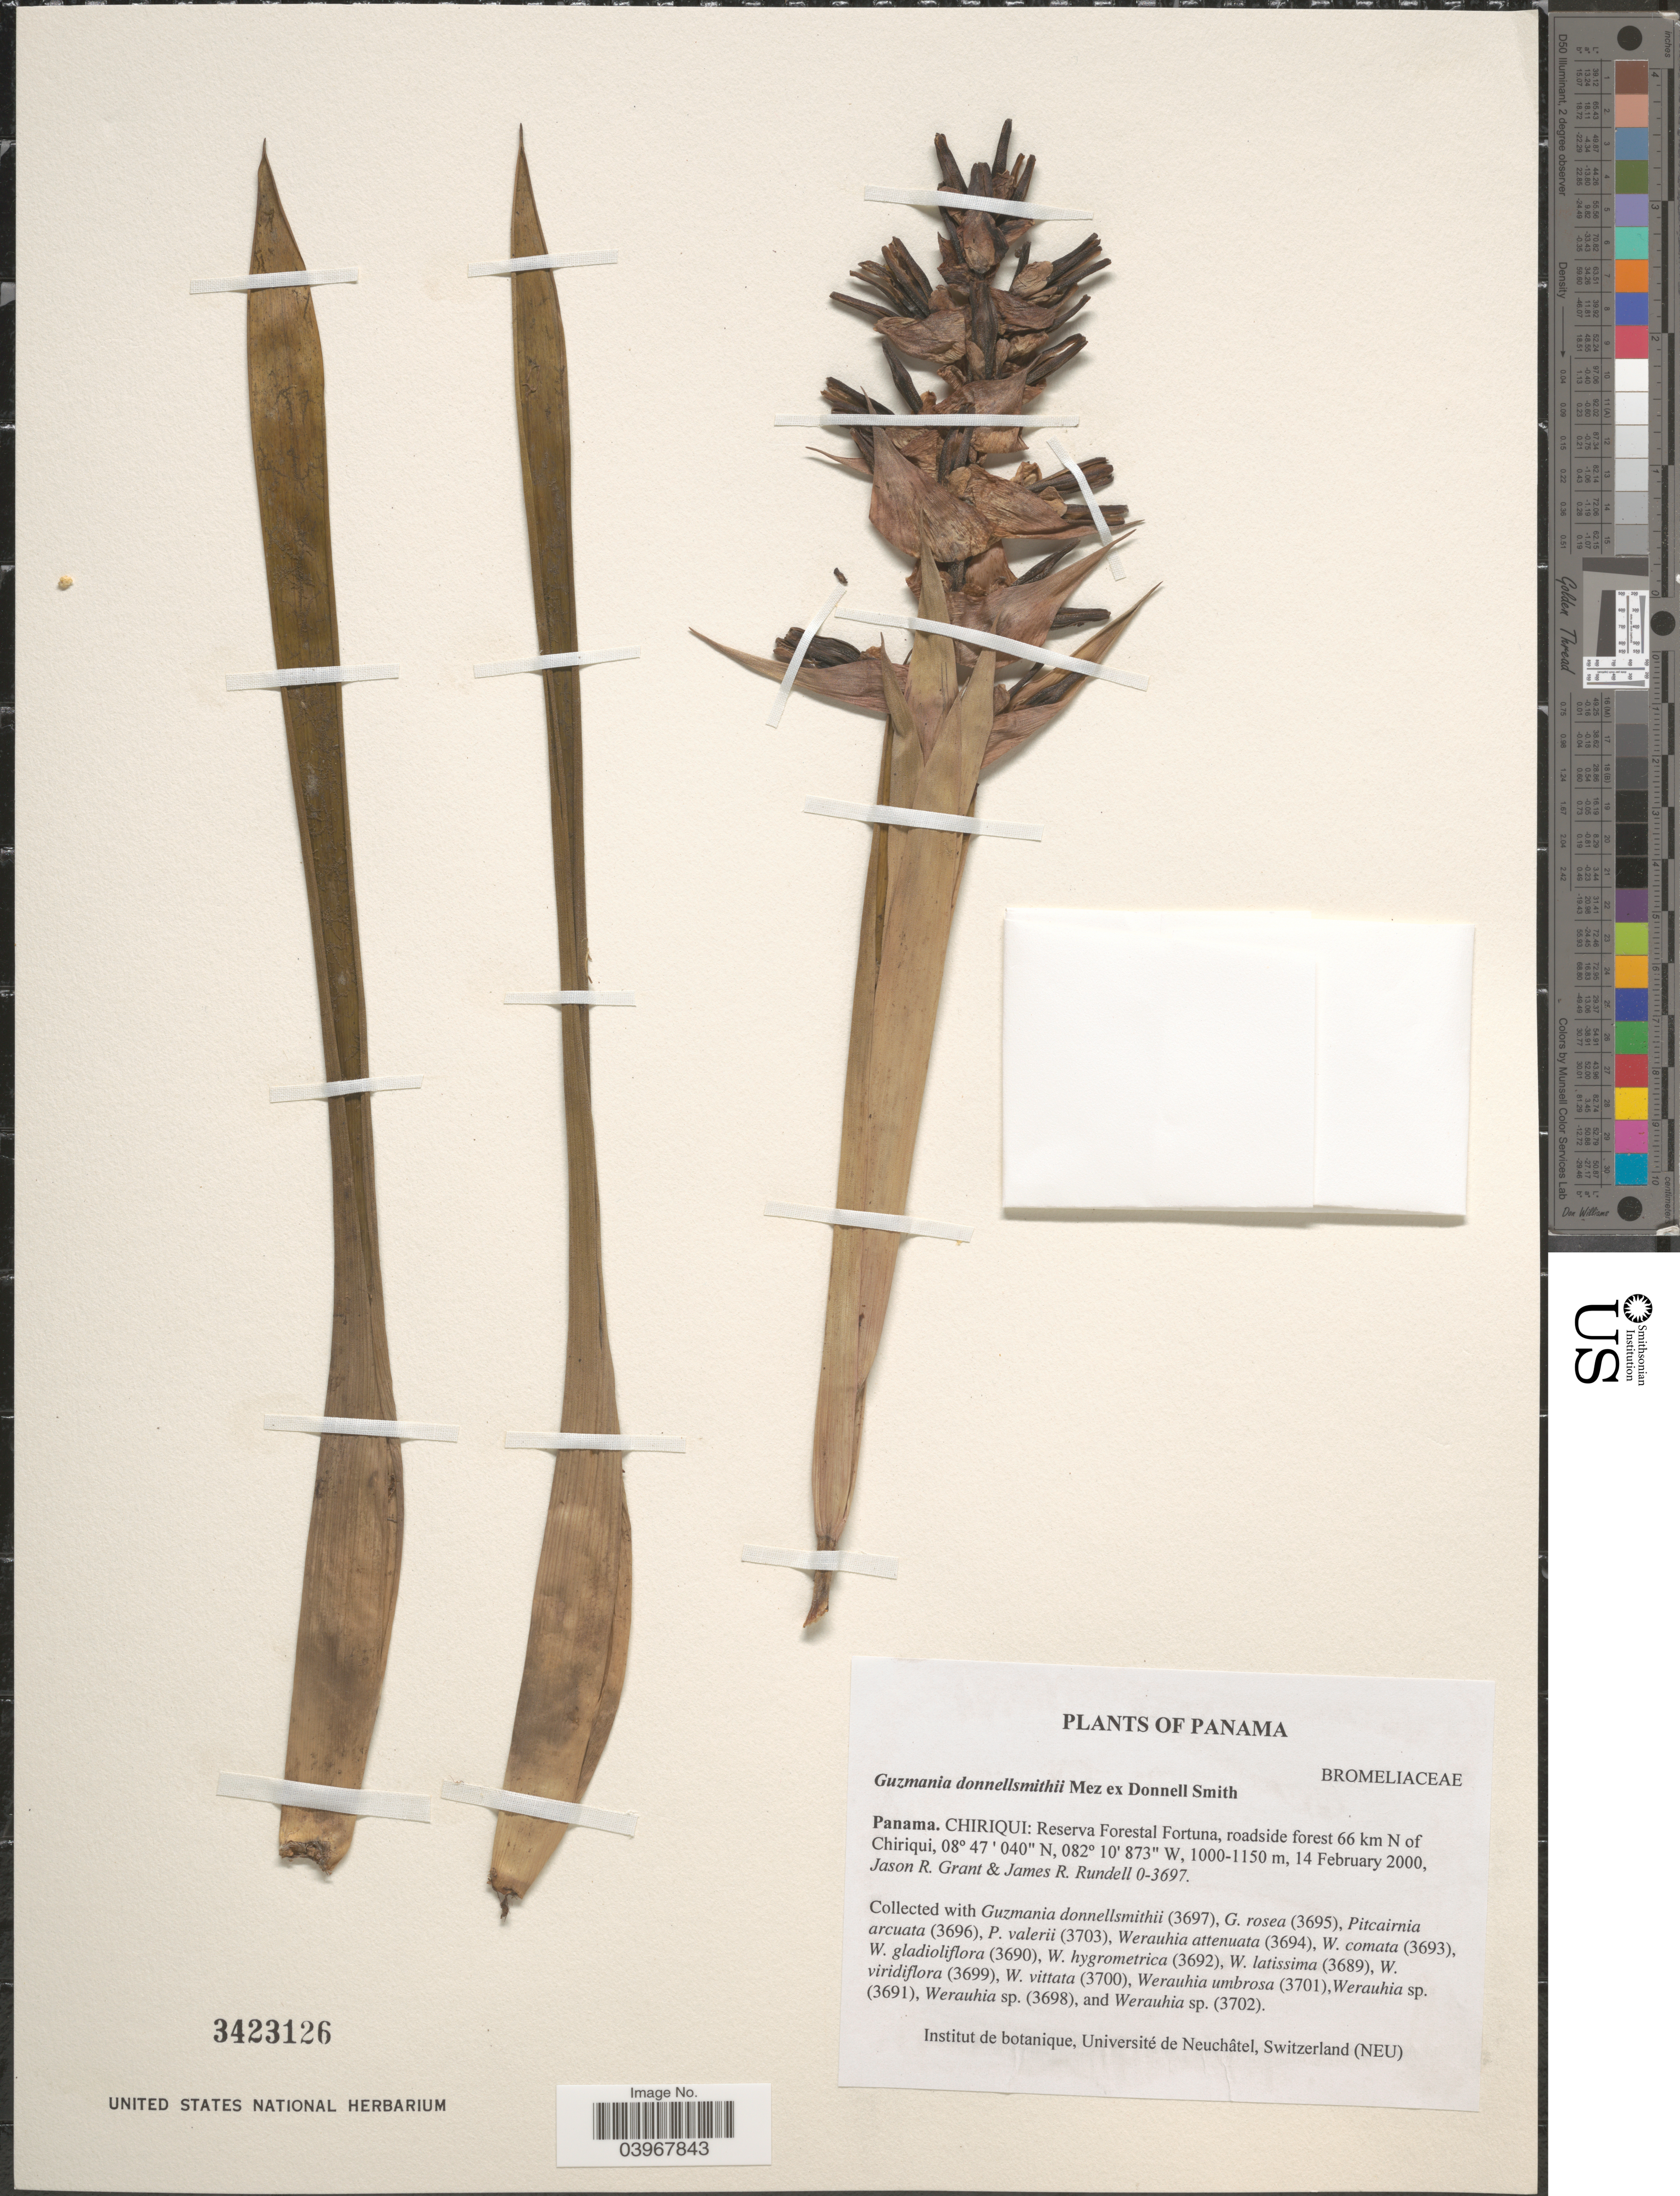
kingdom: Plantae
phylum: Tracheophyta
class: Liliopsida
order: Poales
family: Bromeliaceae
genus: Guzmania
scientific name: Guzmania donnellsmithii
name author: Mez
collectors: J. R. Grant & J. R. Rundell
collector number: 0-3697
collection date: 2000-02-14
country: Panama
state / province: Chiriqui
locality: Reserva Forestal Fortuna, roadside forest 66 km N of Chiriqui.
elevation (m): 1000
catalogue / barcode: US 3423126